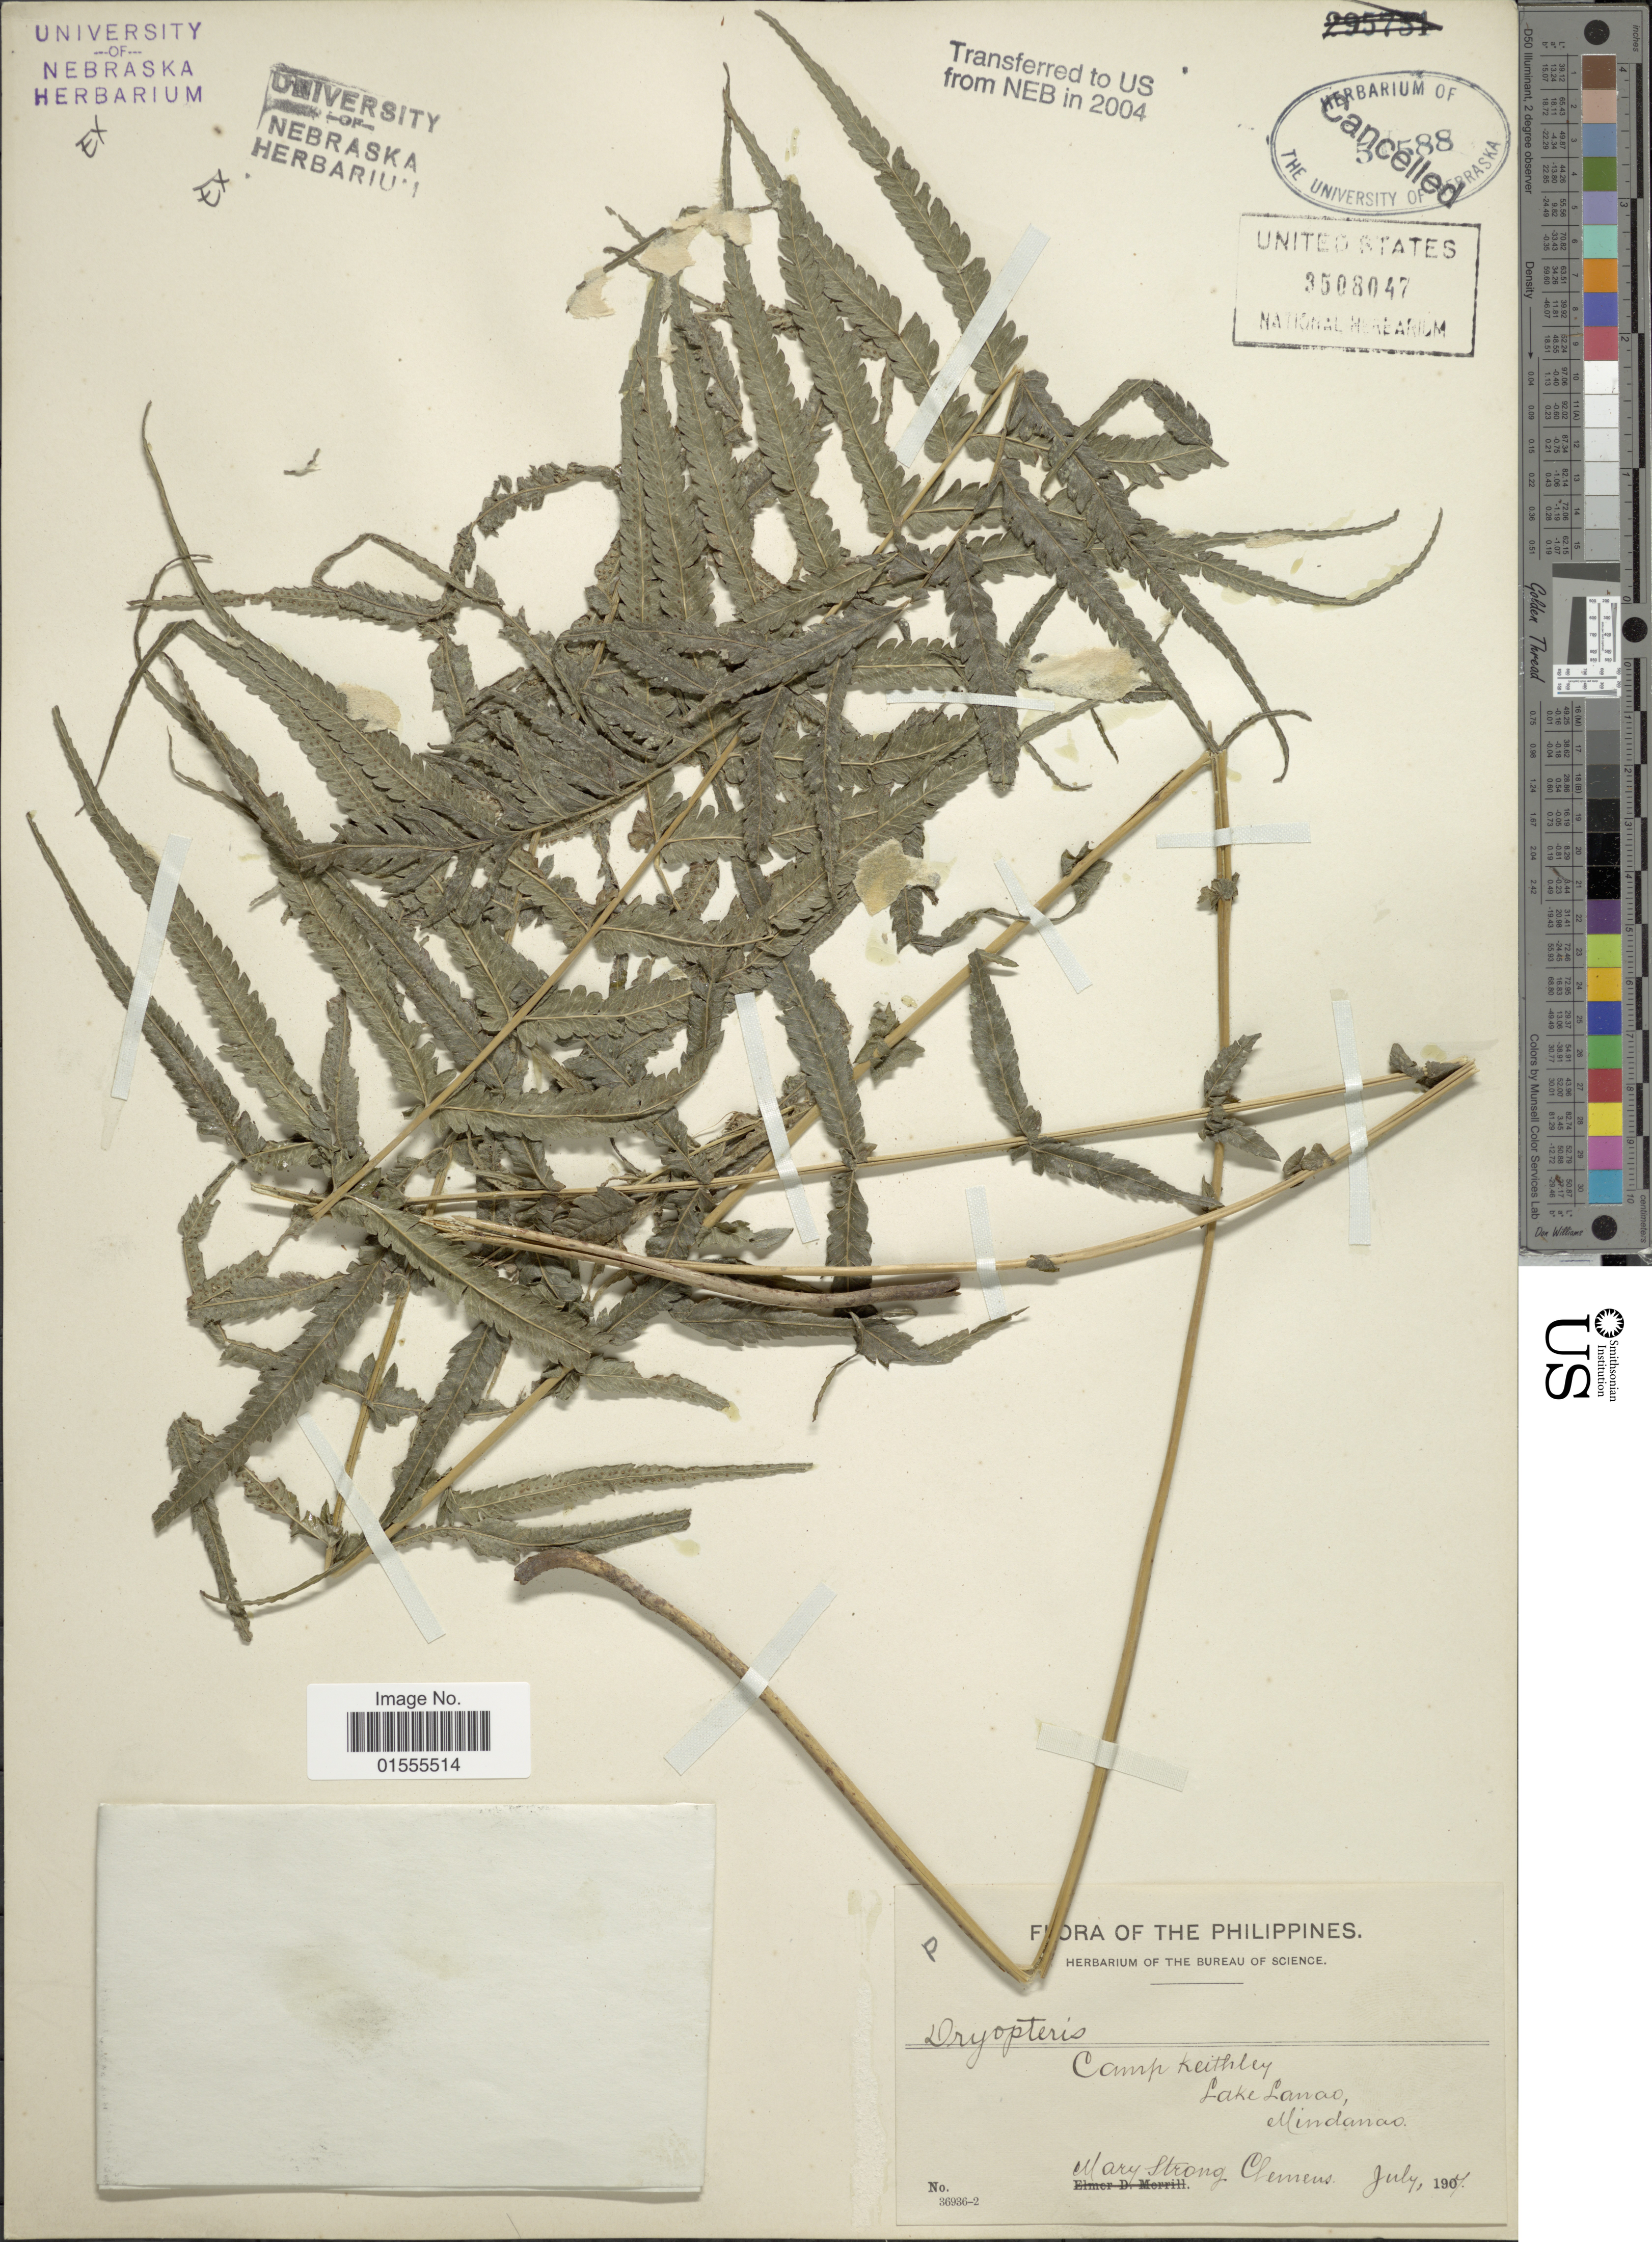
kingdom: Plantae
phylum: Tracheophyta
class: Polypodiopsida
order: Polypodiales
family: Dryopteridaceae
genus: Dryopteris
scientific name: Dryopteris sp.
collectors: M. S. Clemens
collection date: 1907-07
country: Philippines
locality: Camp Keithley, Lake Lanao, Mindanao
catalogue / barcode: US 3508047